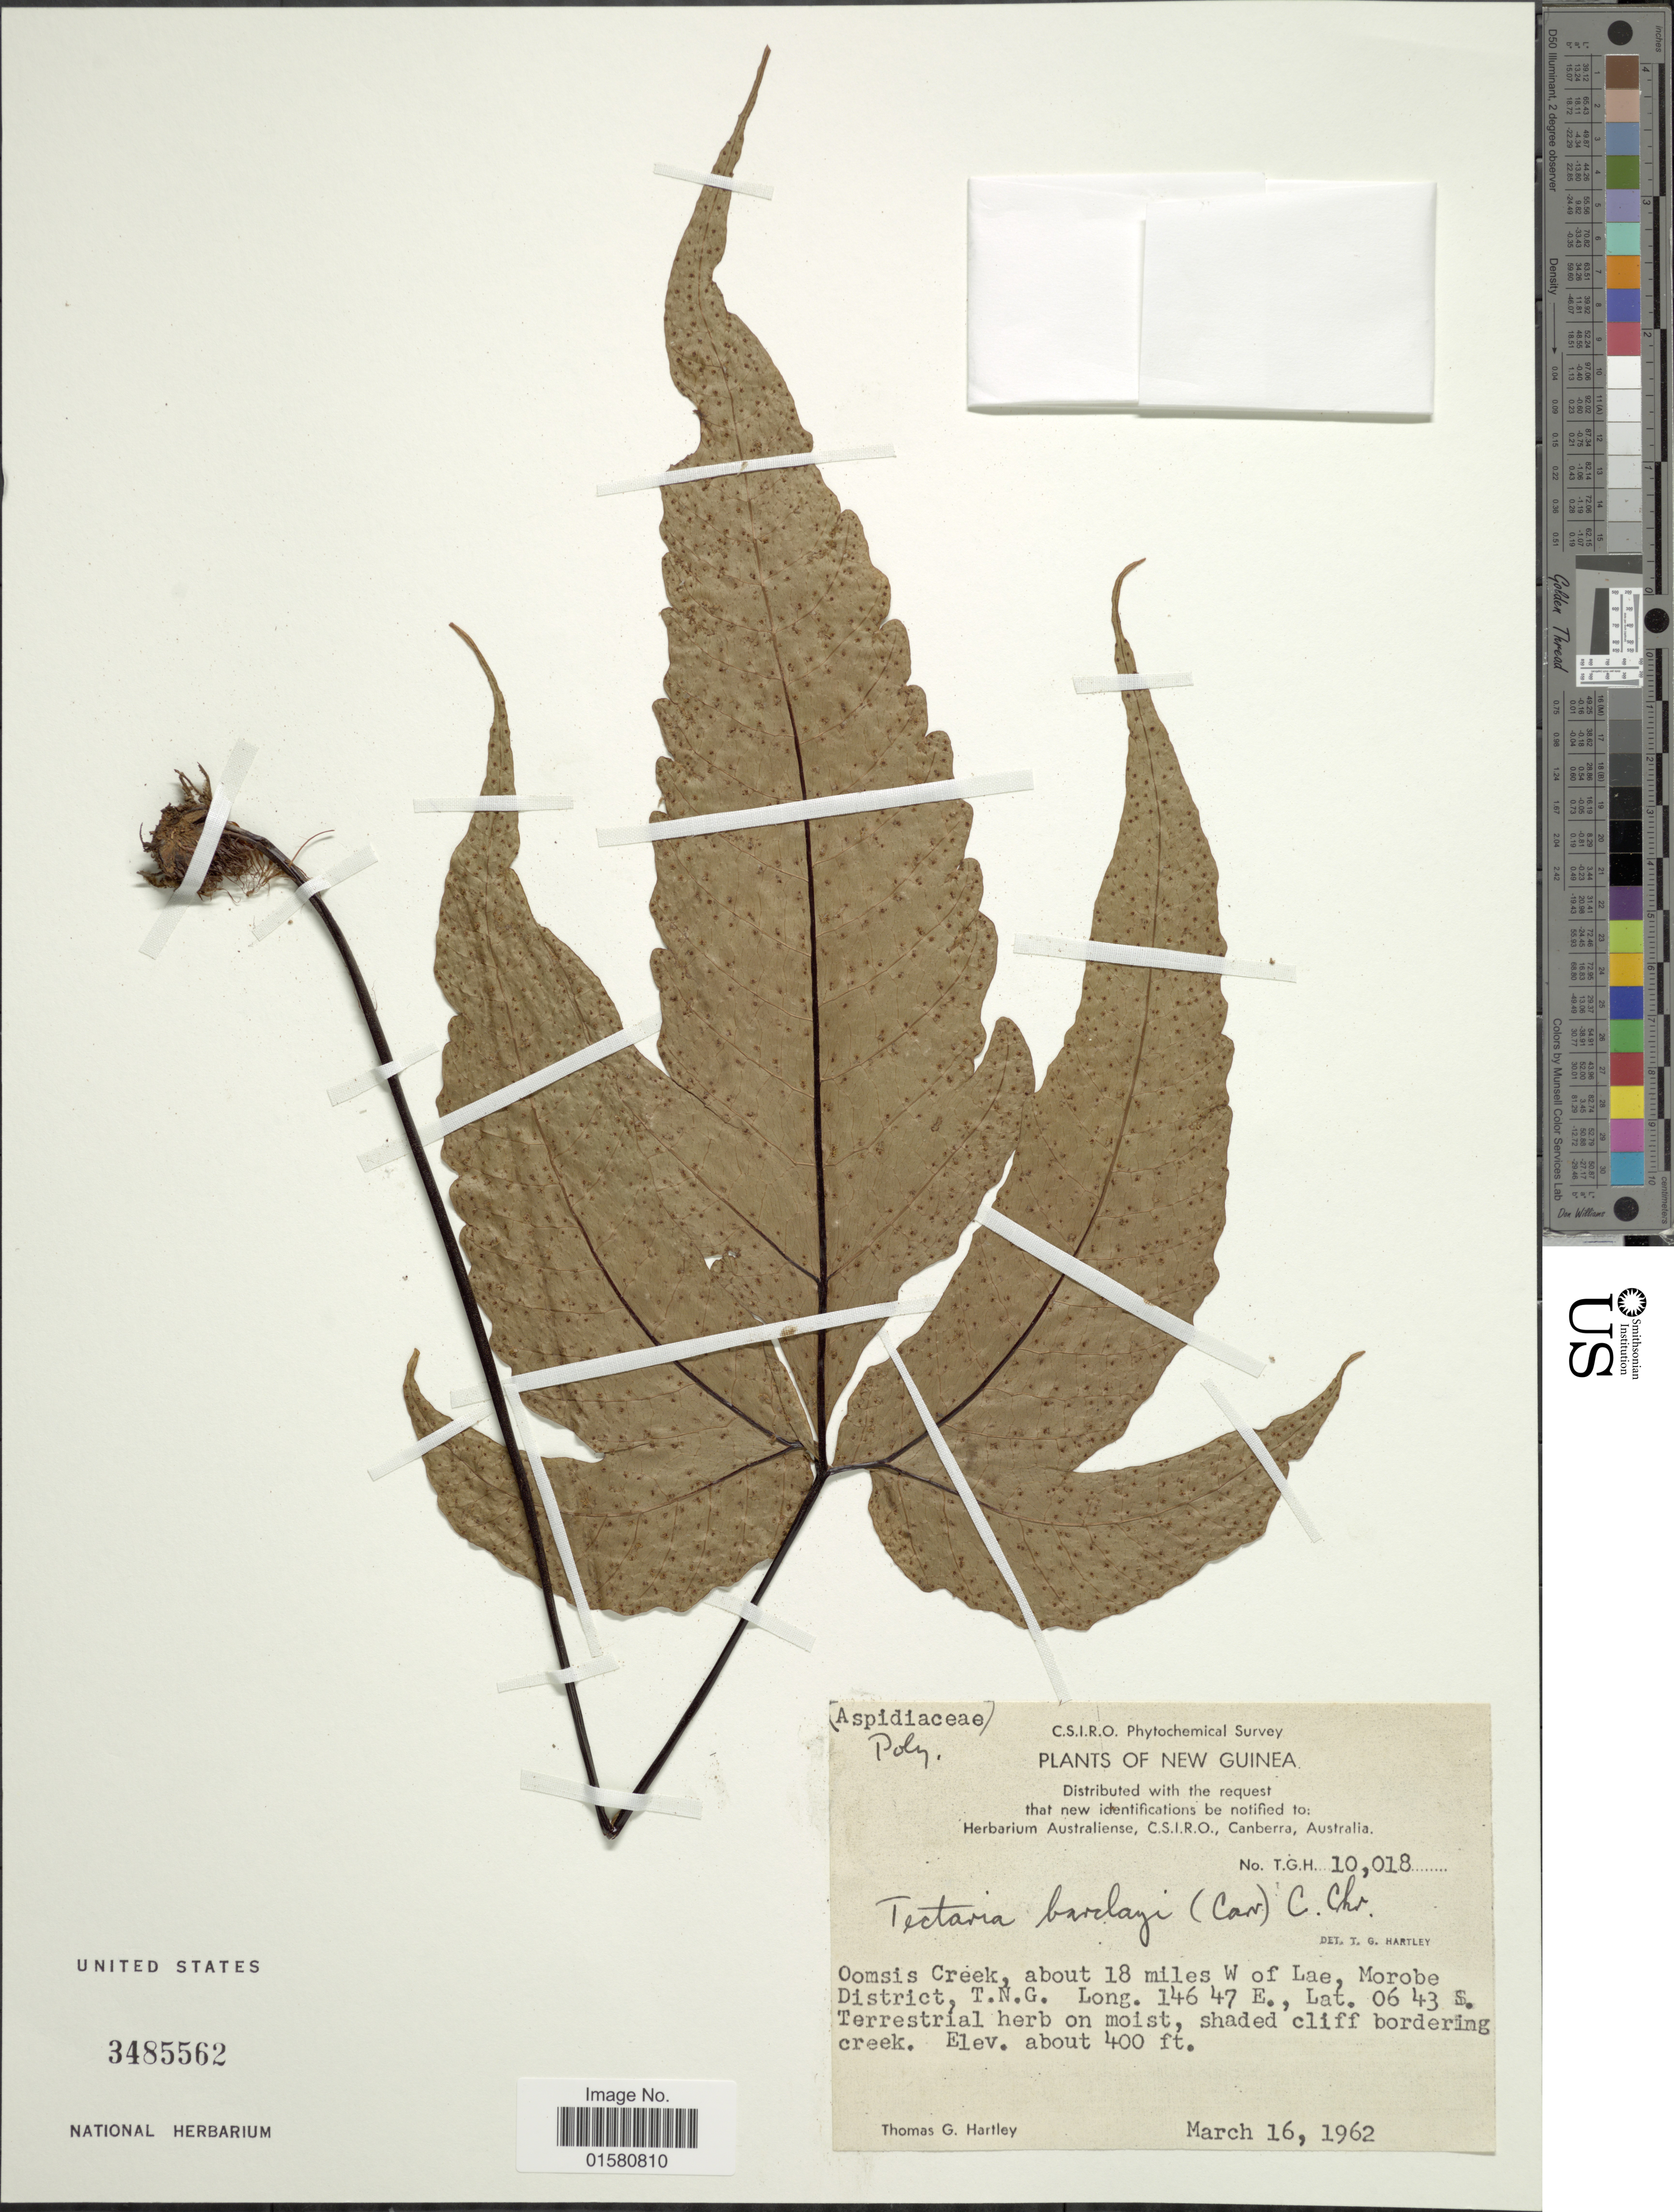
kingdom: Plantae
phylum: Tracheophyta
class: Polypodiopsida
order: Polypodiales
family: Tectariaceae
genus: Tectaria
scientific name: Tectaria barclayi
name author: (Carruth.) C. Chr.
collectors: T. G. Hartley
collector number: T.G.H. 10018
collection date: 1962-03-16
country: Papua New Guinea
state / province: Morobe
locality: Oomsis Creek, about 18 miles N of Lae, Morobe District, T. N. G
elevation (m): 122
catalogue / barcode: US 3485562